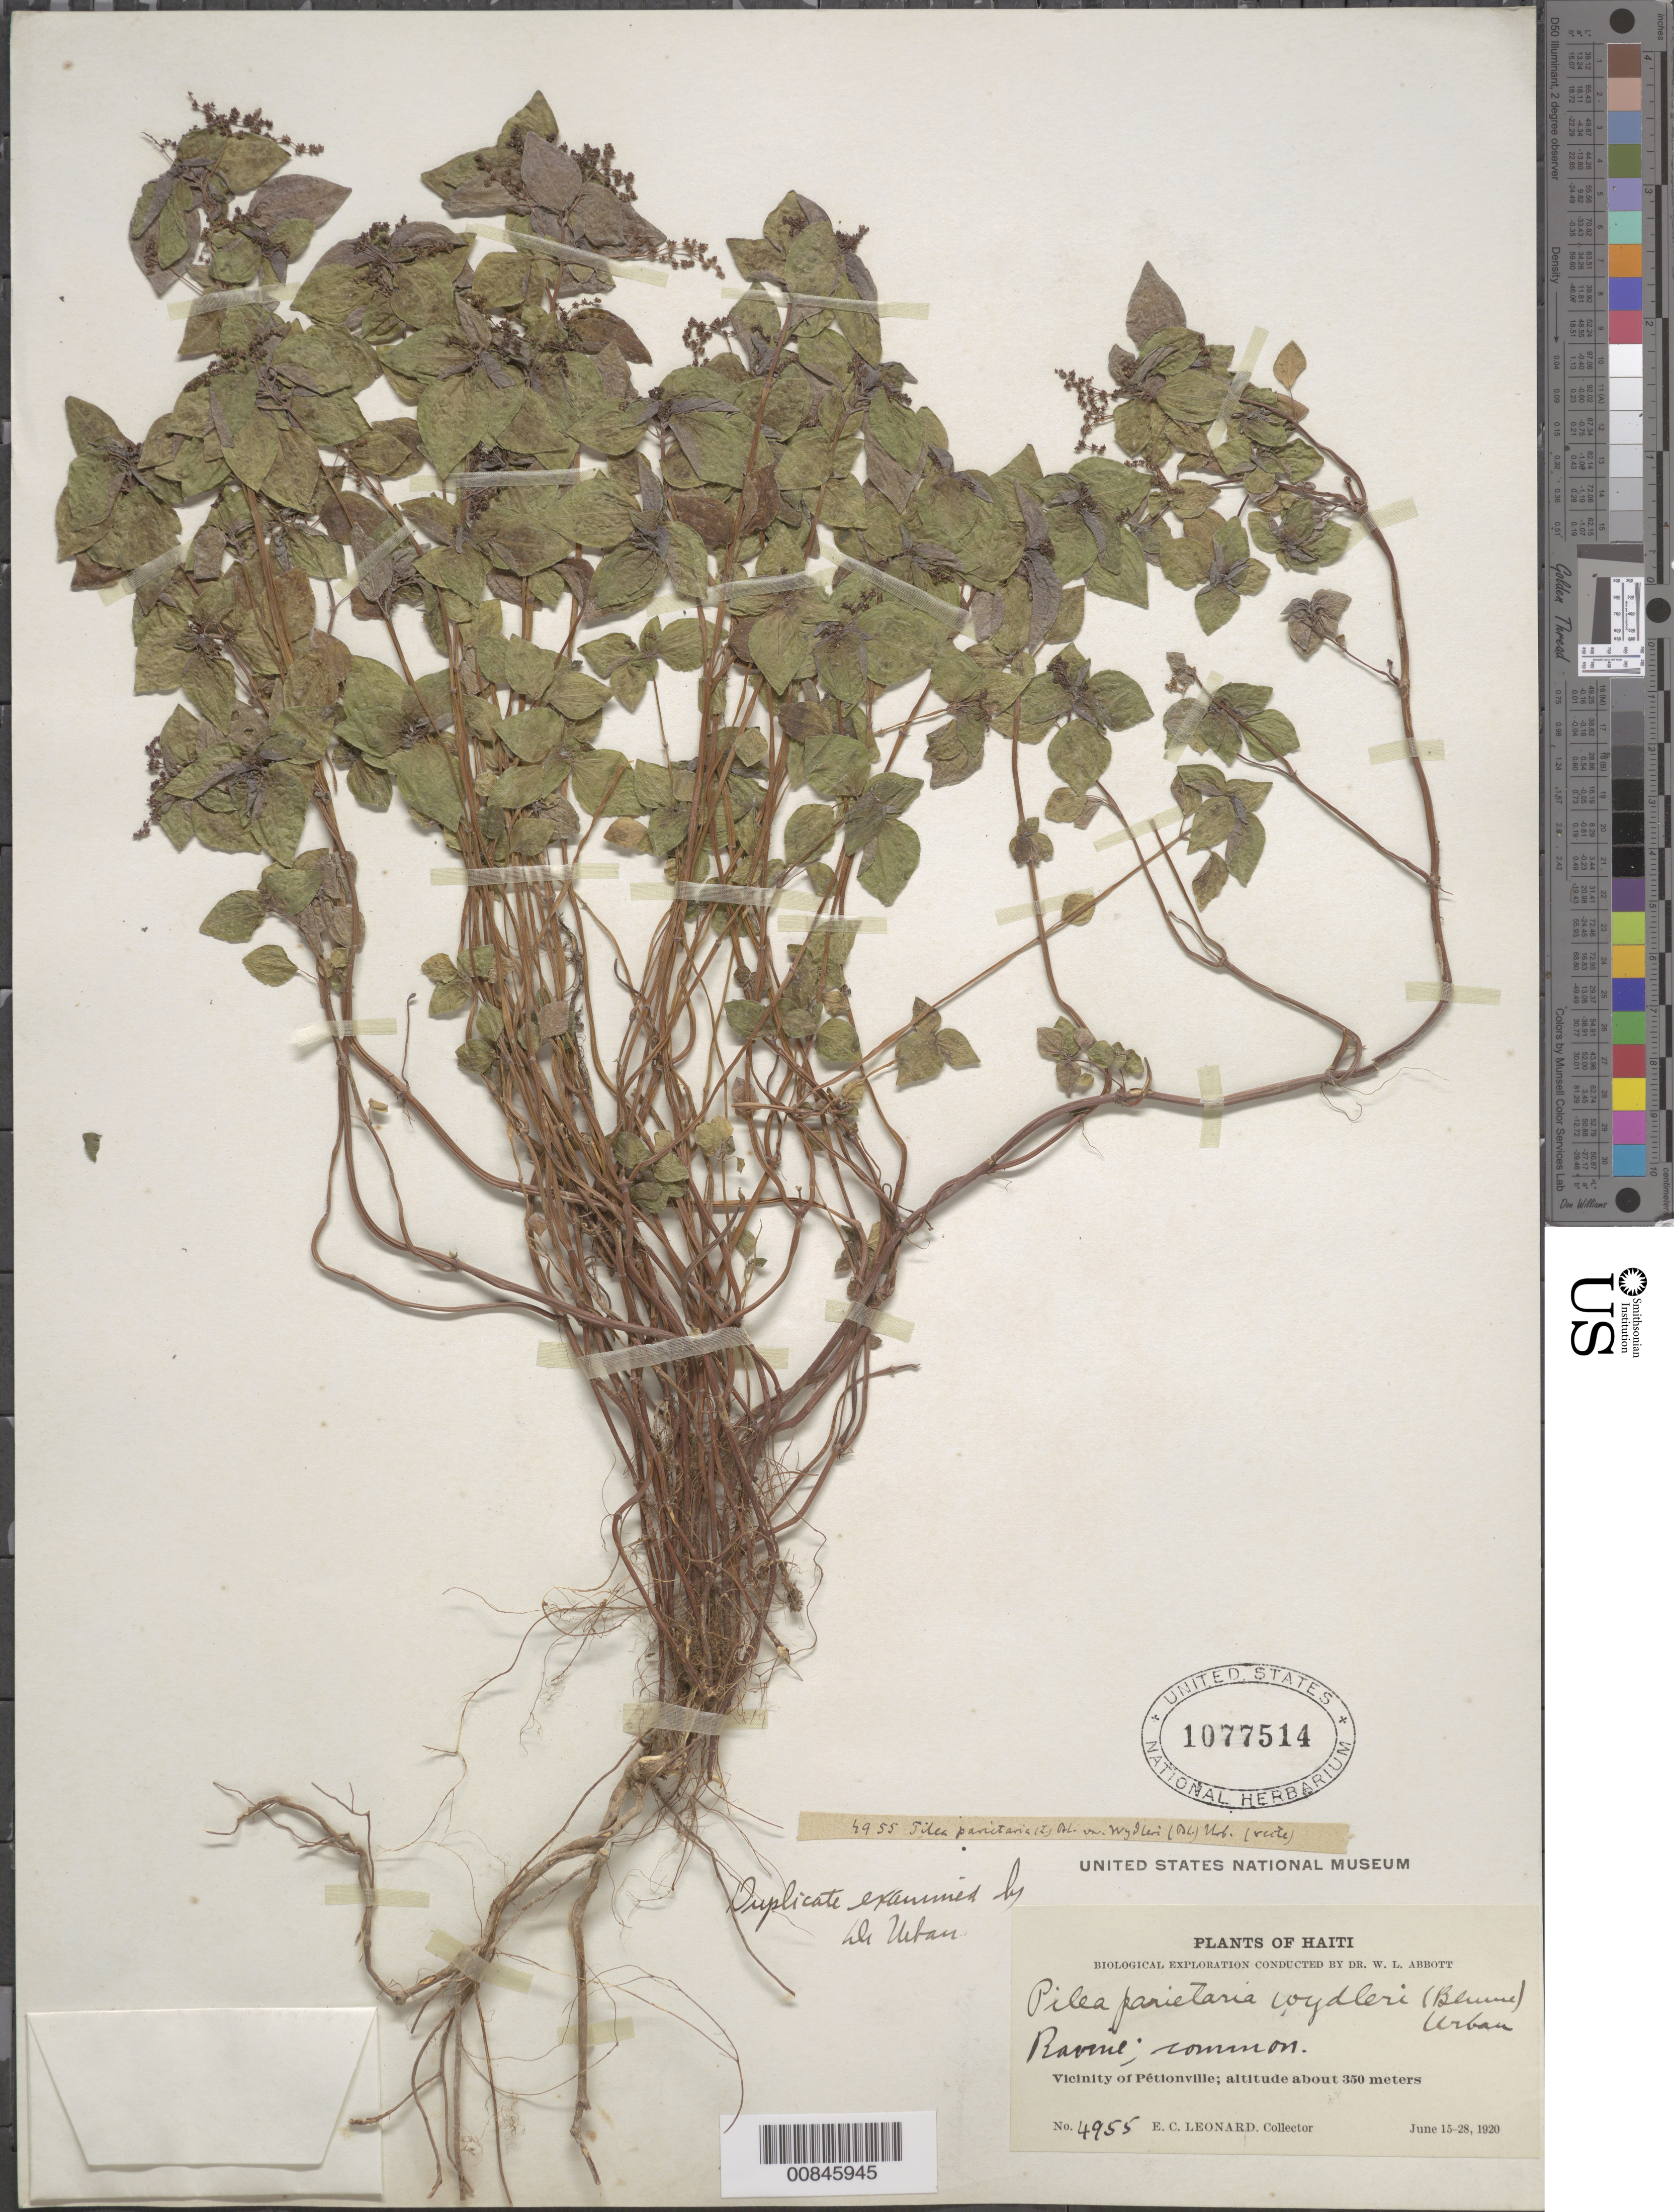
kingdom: Plantae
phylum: Tracheophyta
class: Magnoliopsida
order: Rosales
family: Urticaceae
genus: Pilea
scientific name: Pilea parietaria var. wydleri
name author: (Blume) Urb.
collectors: E. C. Leonard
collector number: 4955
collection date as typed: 15 Jun 1920 to 28 Jun 1920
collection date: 1920-06-15/1920-06-28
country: Haiti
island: Hispaniola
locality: Vicinity of Pétionville.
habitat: Ravine.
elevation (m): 350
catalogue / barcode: US 1077514